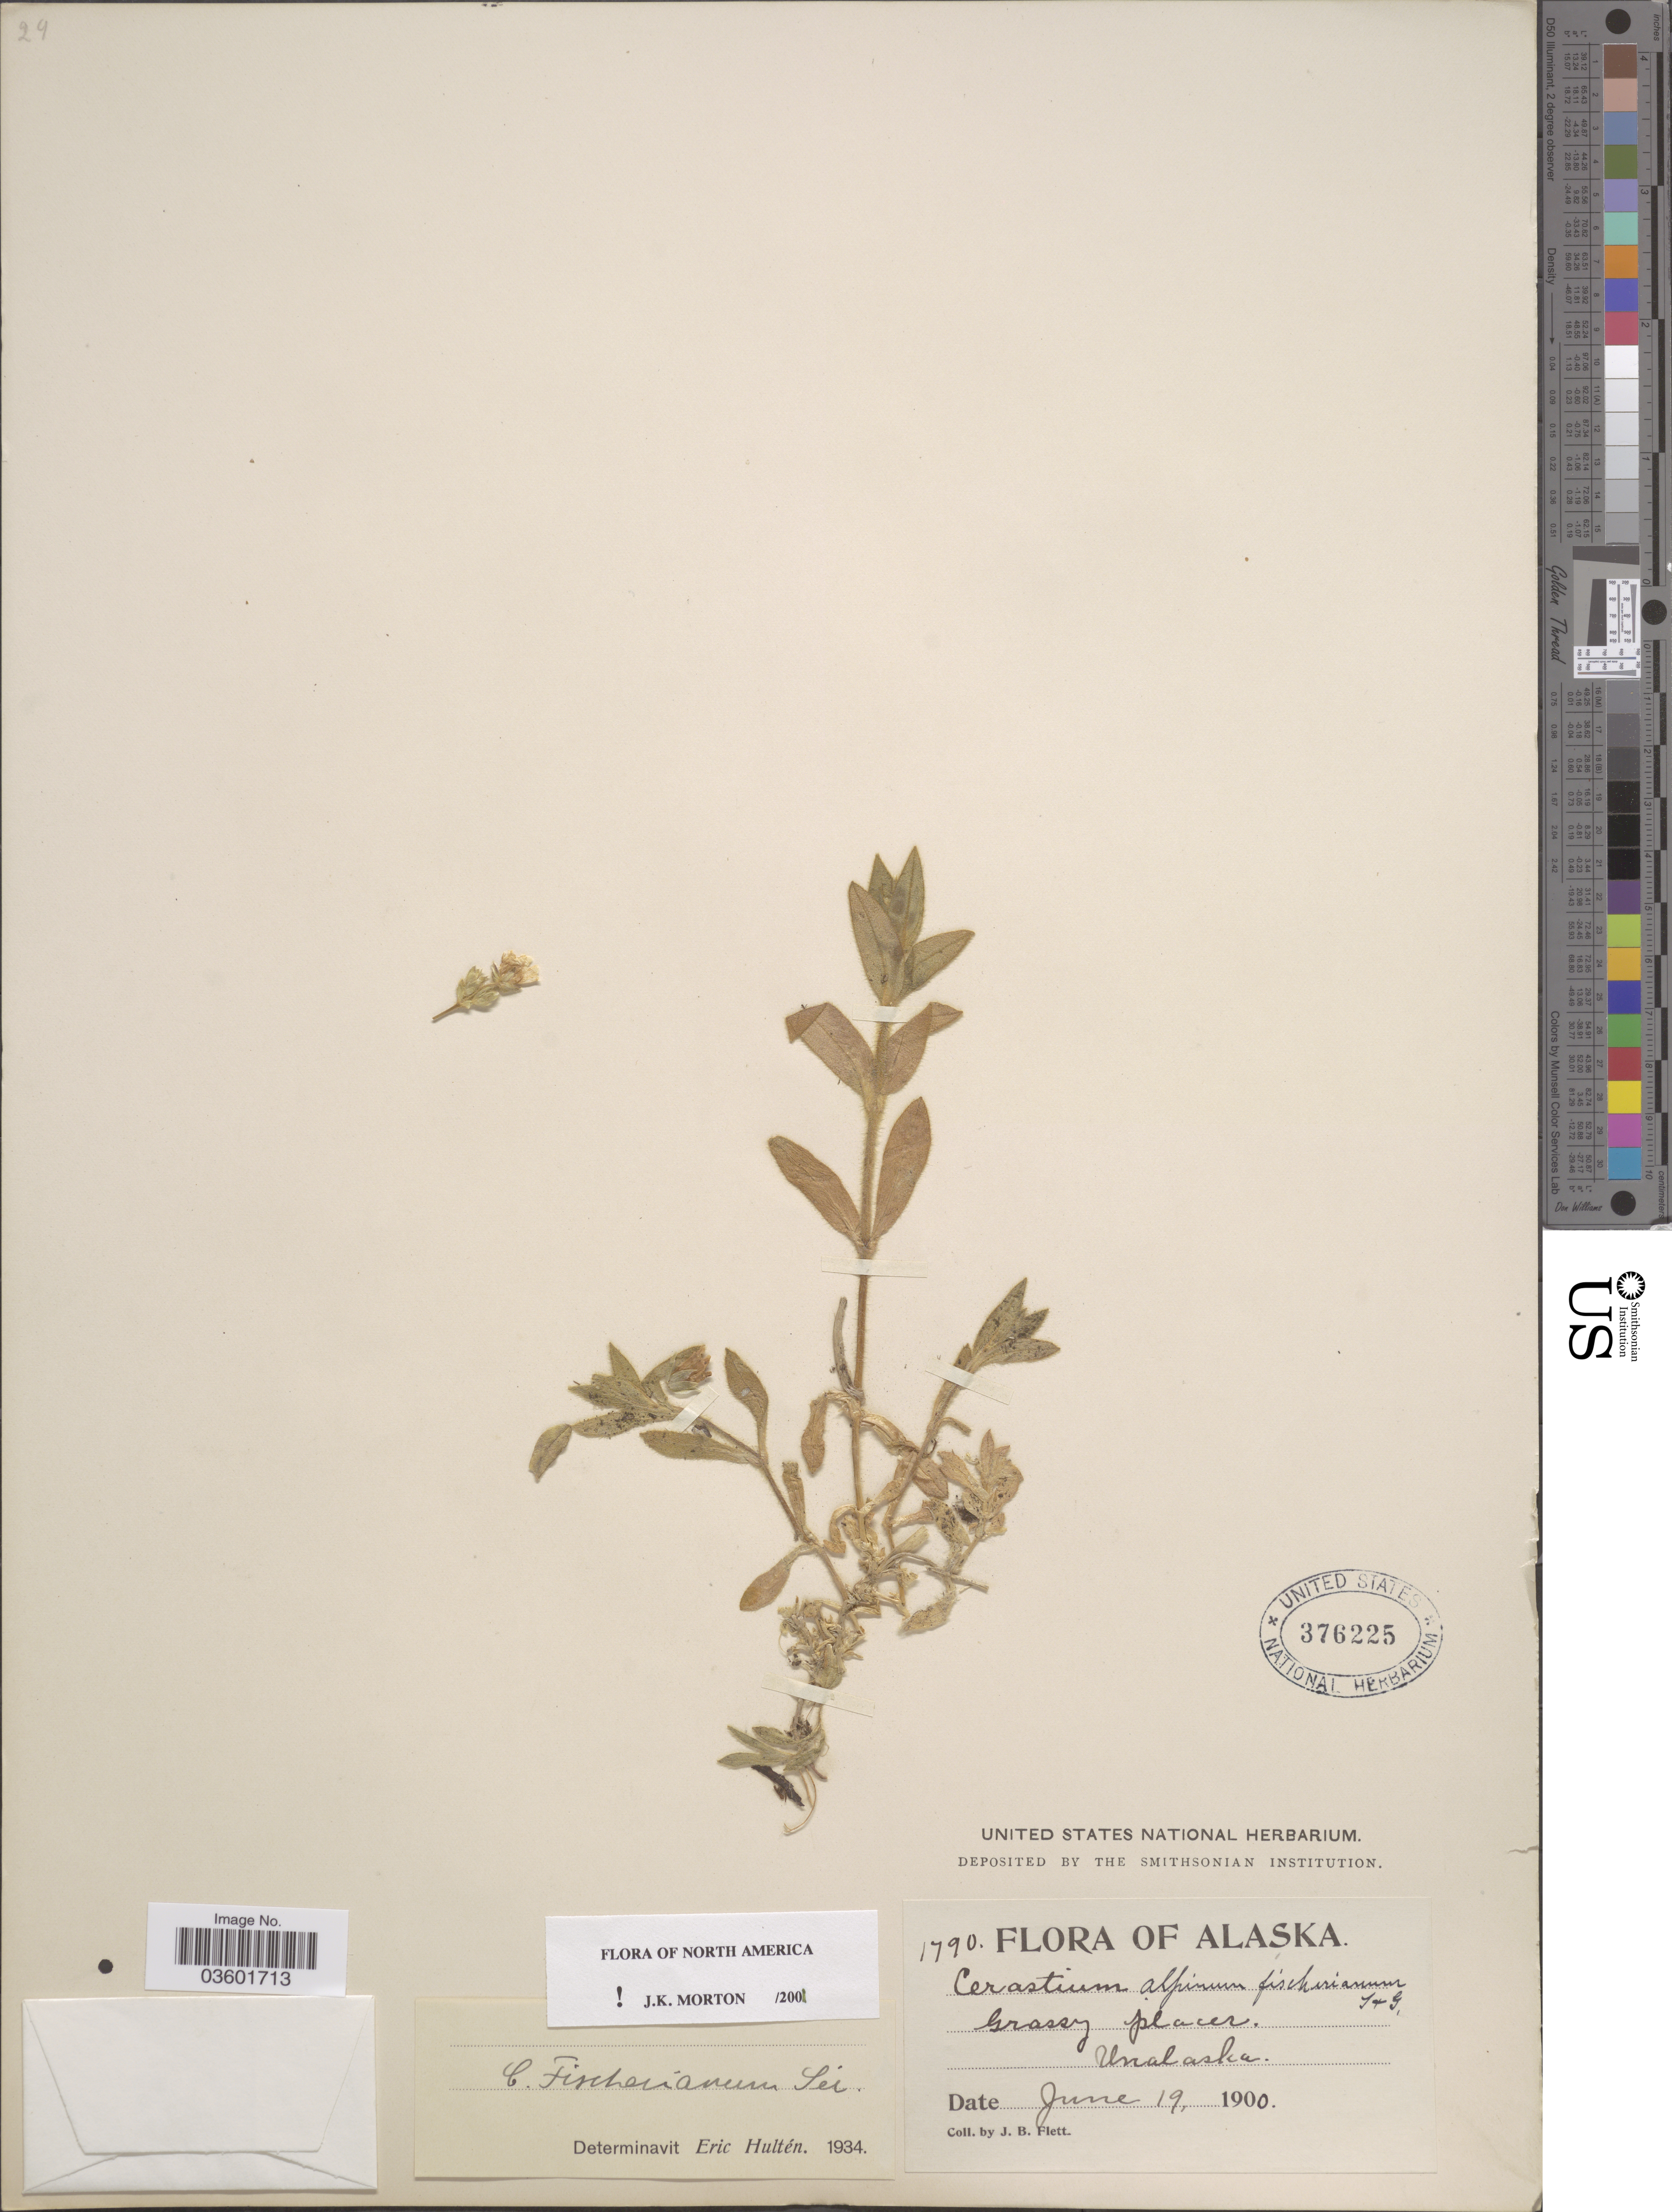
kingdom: Plantae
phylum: Tracheophyta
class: Magnoliopsida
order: Caryophyllales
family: Caryophyllaceae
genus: Cerastium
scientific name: Cerastium fischerianum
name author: Ser.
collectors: J. Flett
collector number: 1790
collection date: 1900-06-19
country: United States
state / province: Alaska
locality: Unalaska.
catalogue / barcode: US 376225